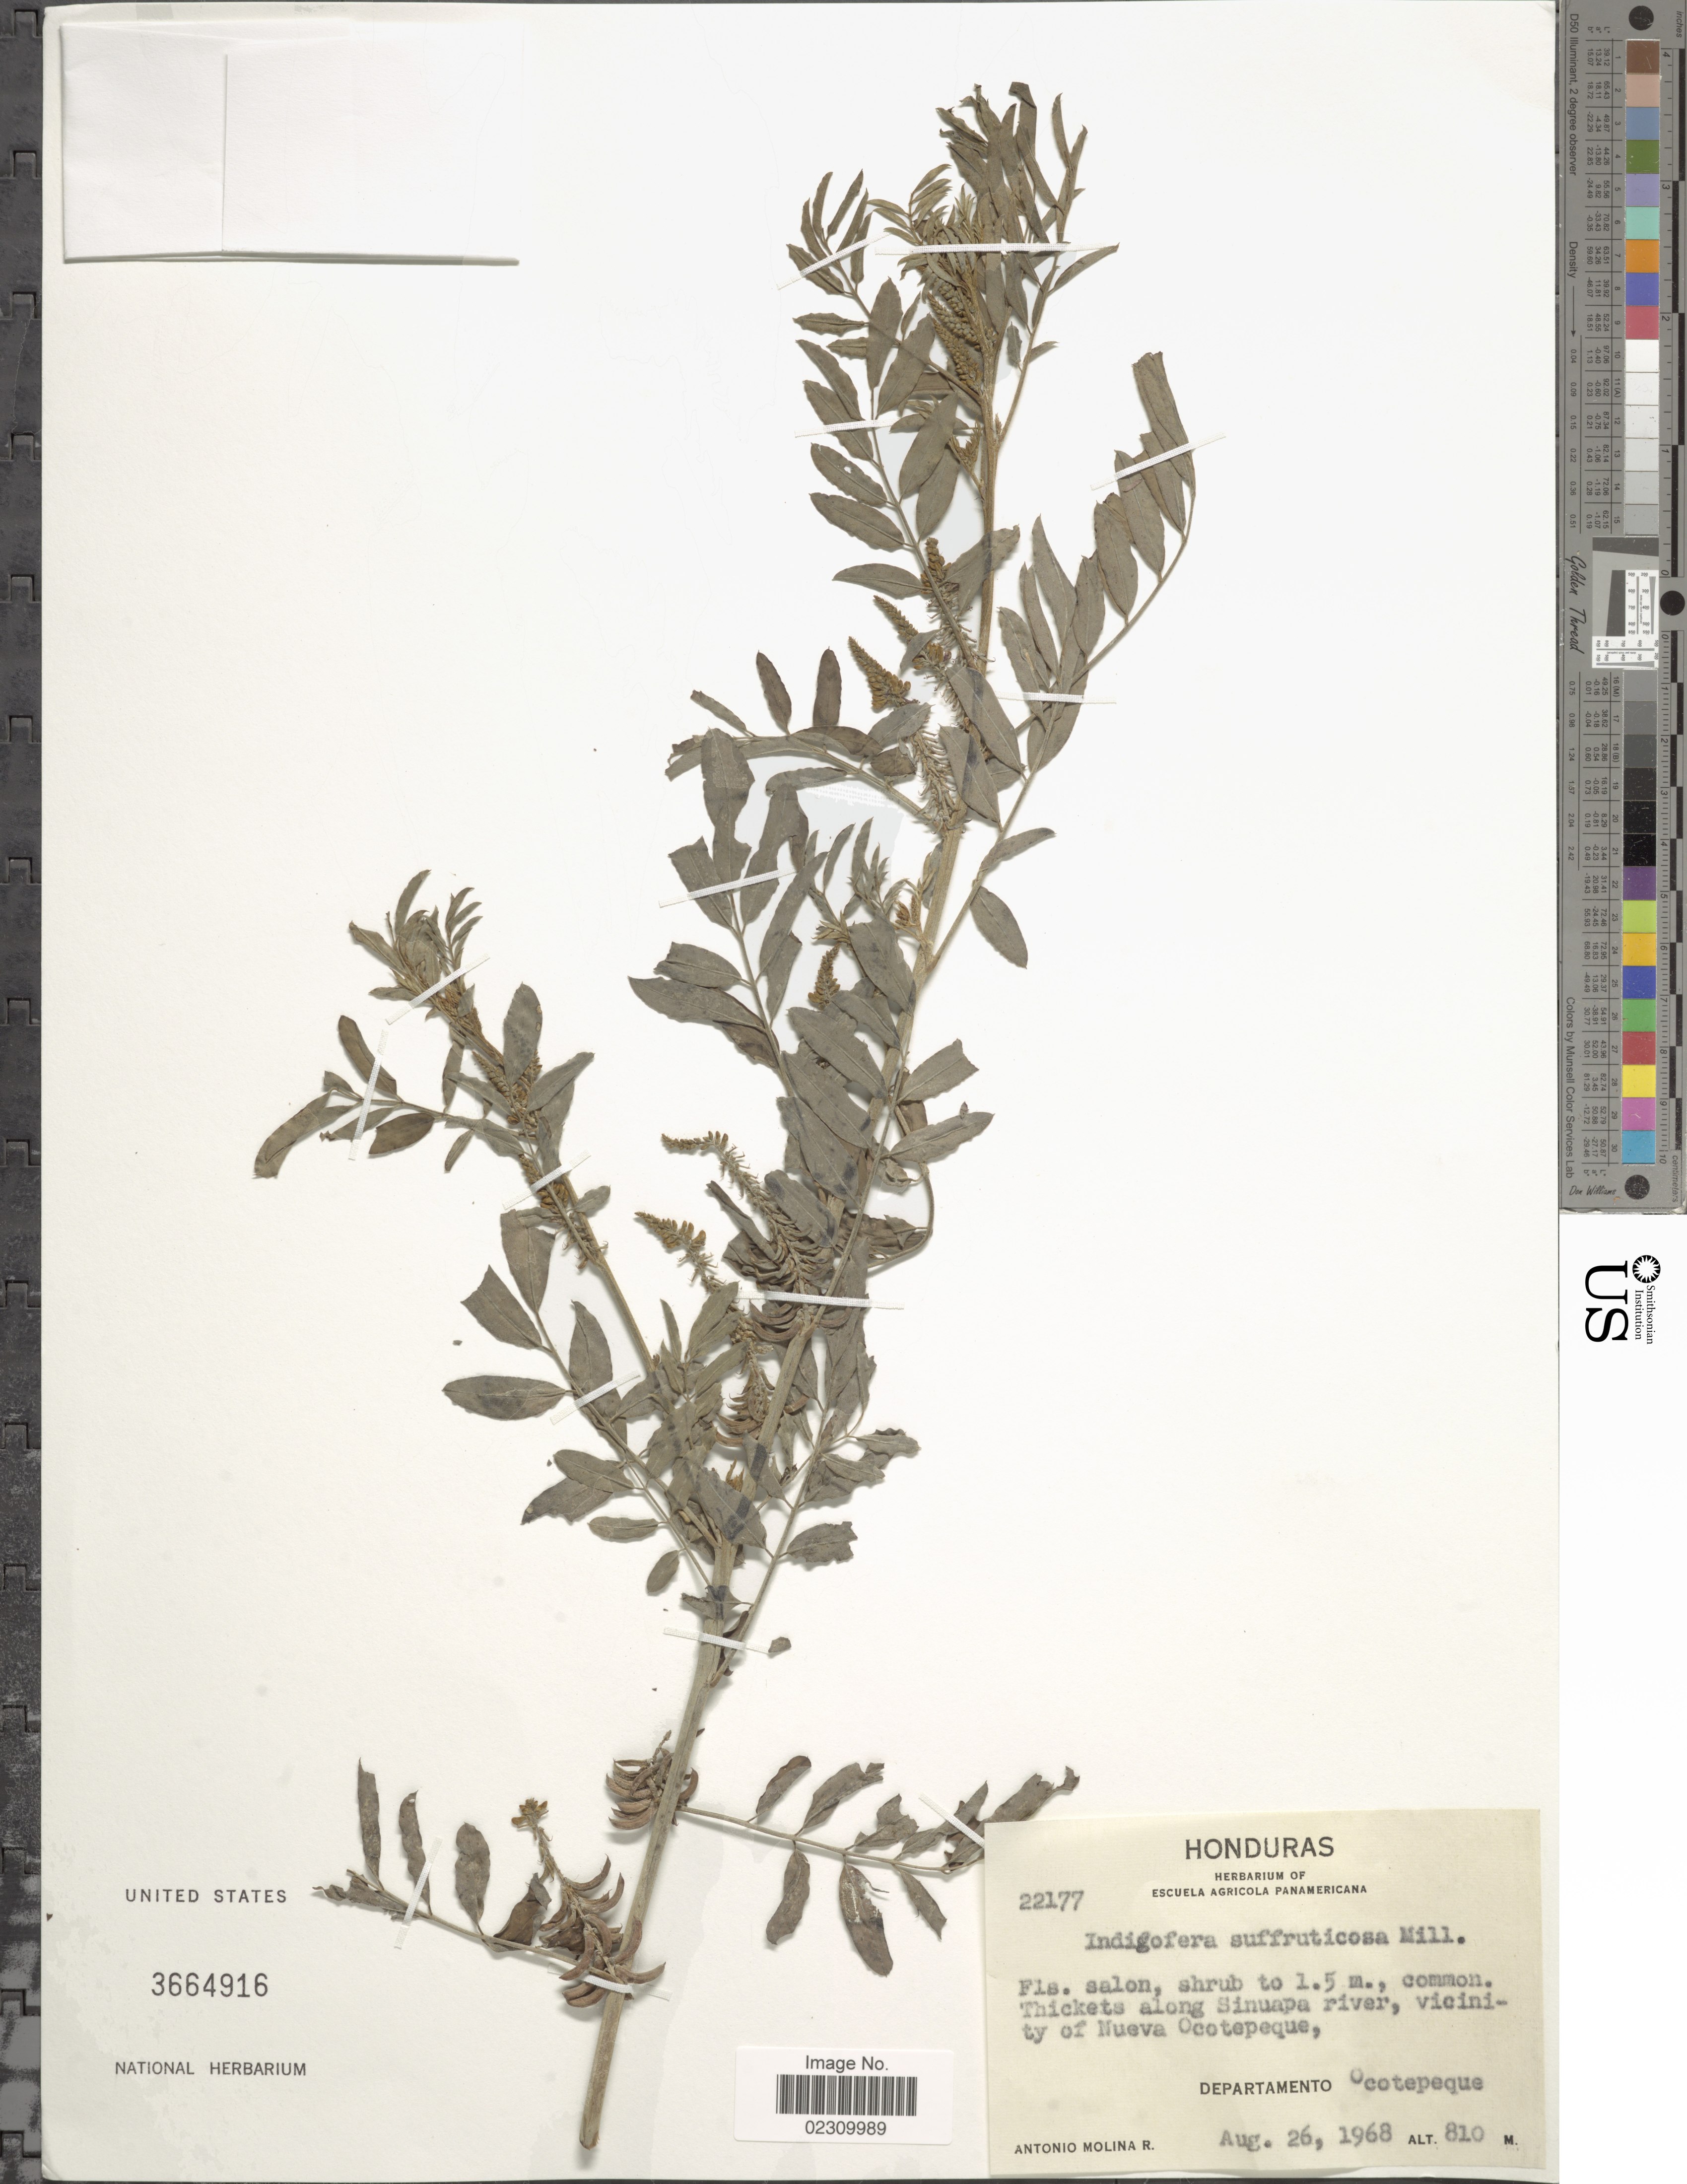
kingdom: Plantae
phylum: Tracheophyta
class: Magnoliopsida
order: Fabales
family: Fabaceae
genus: Indigofera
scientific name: Indigofera suffruticosa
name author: Mill.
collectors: A. Molina R.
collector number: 22177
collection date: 1968-08-26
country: Honduras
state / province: Ocotepeque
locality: Thickets along Sinuapa river, vicinity of Nueva Ocotepeque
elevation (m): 810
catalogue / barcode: US 3664916